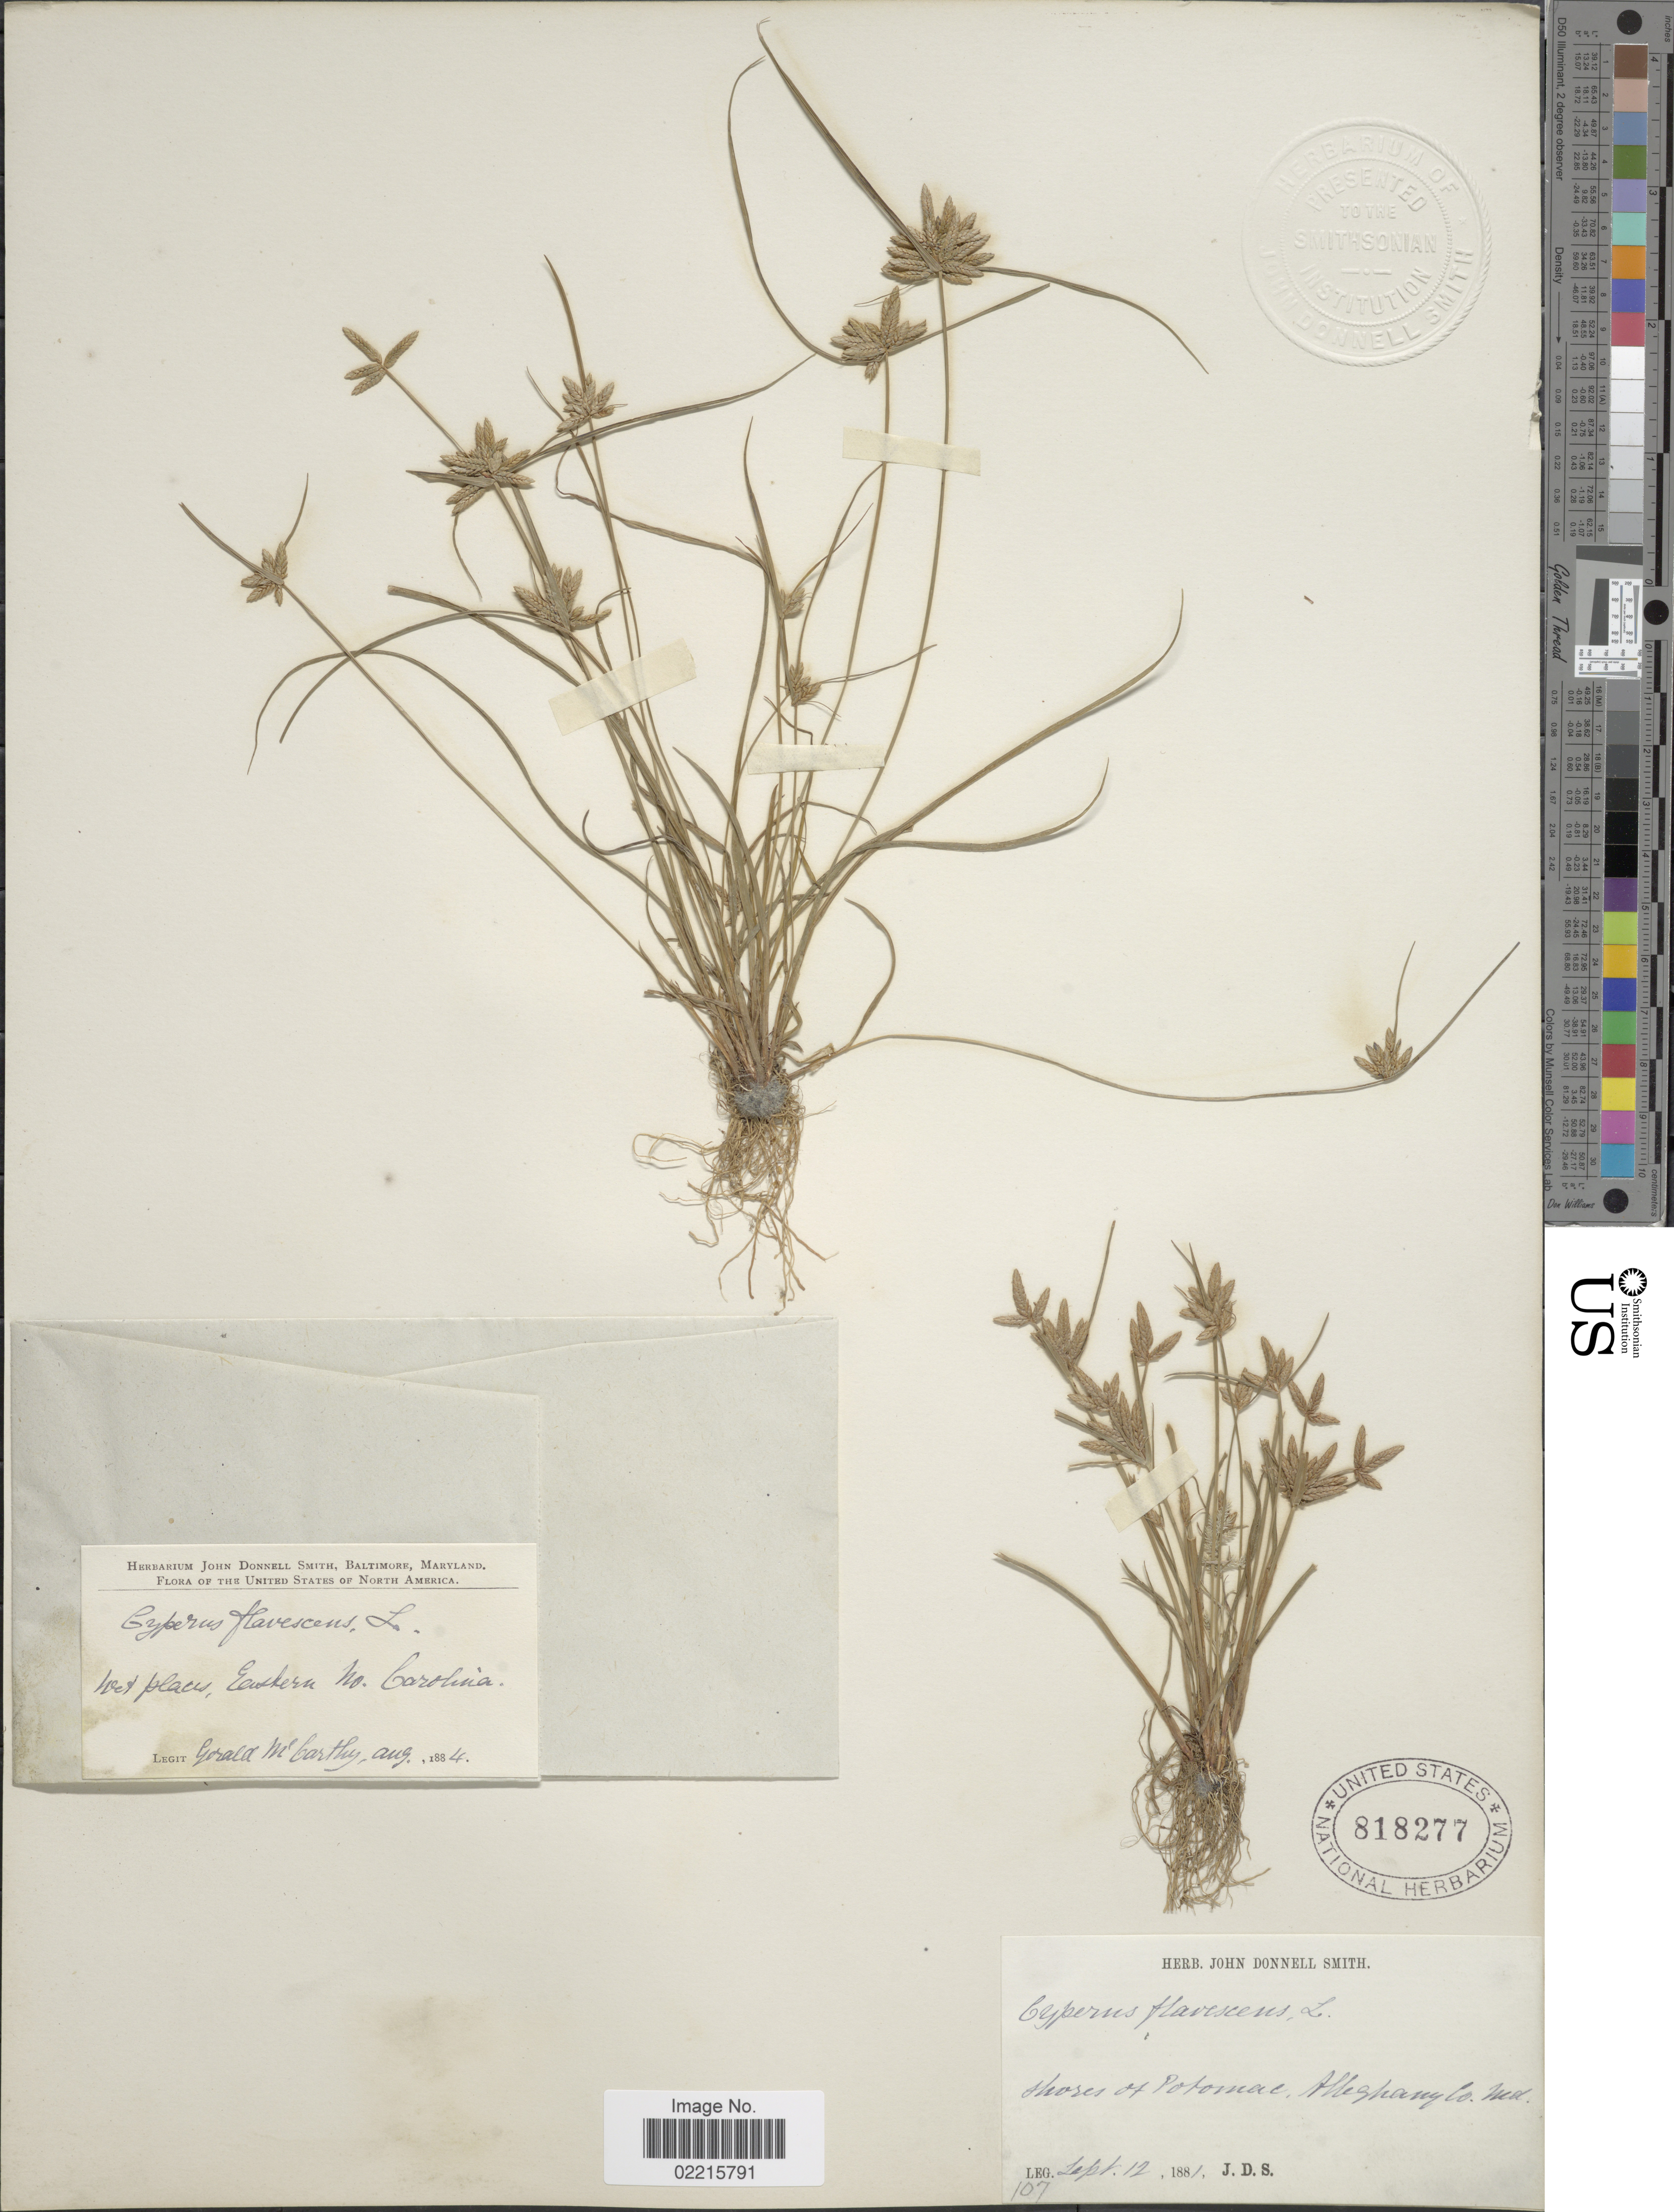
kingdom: Plantae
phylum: Tracheophyta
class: Liliopsida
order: Poales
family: Cyperaceae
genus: Cyperus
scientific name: Cyperus flavescens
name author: L.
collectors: J. Donnell Smith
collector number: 107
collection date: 1881-09-12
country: United States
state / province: Maryland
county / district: Allegany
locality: Shores of Potomac, Alleghany Co.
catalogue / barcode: US 818277